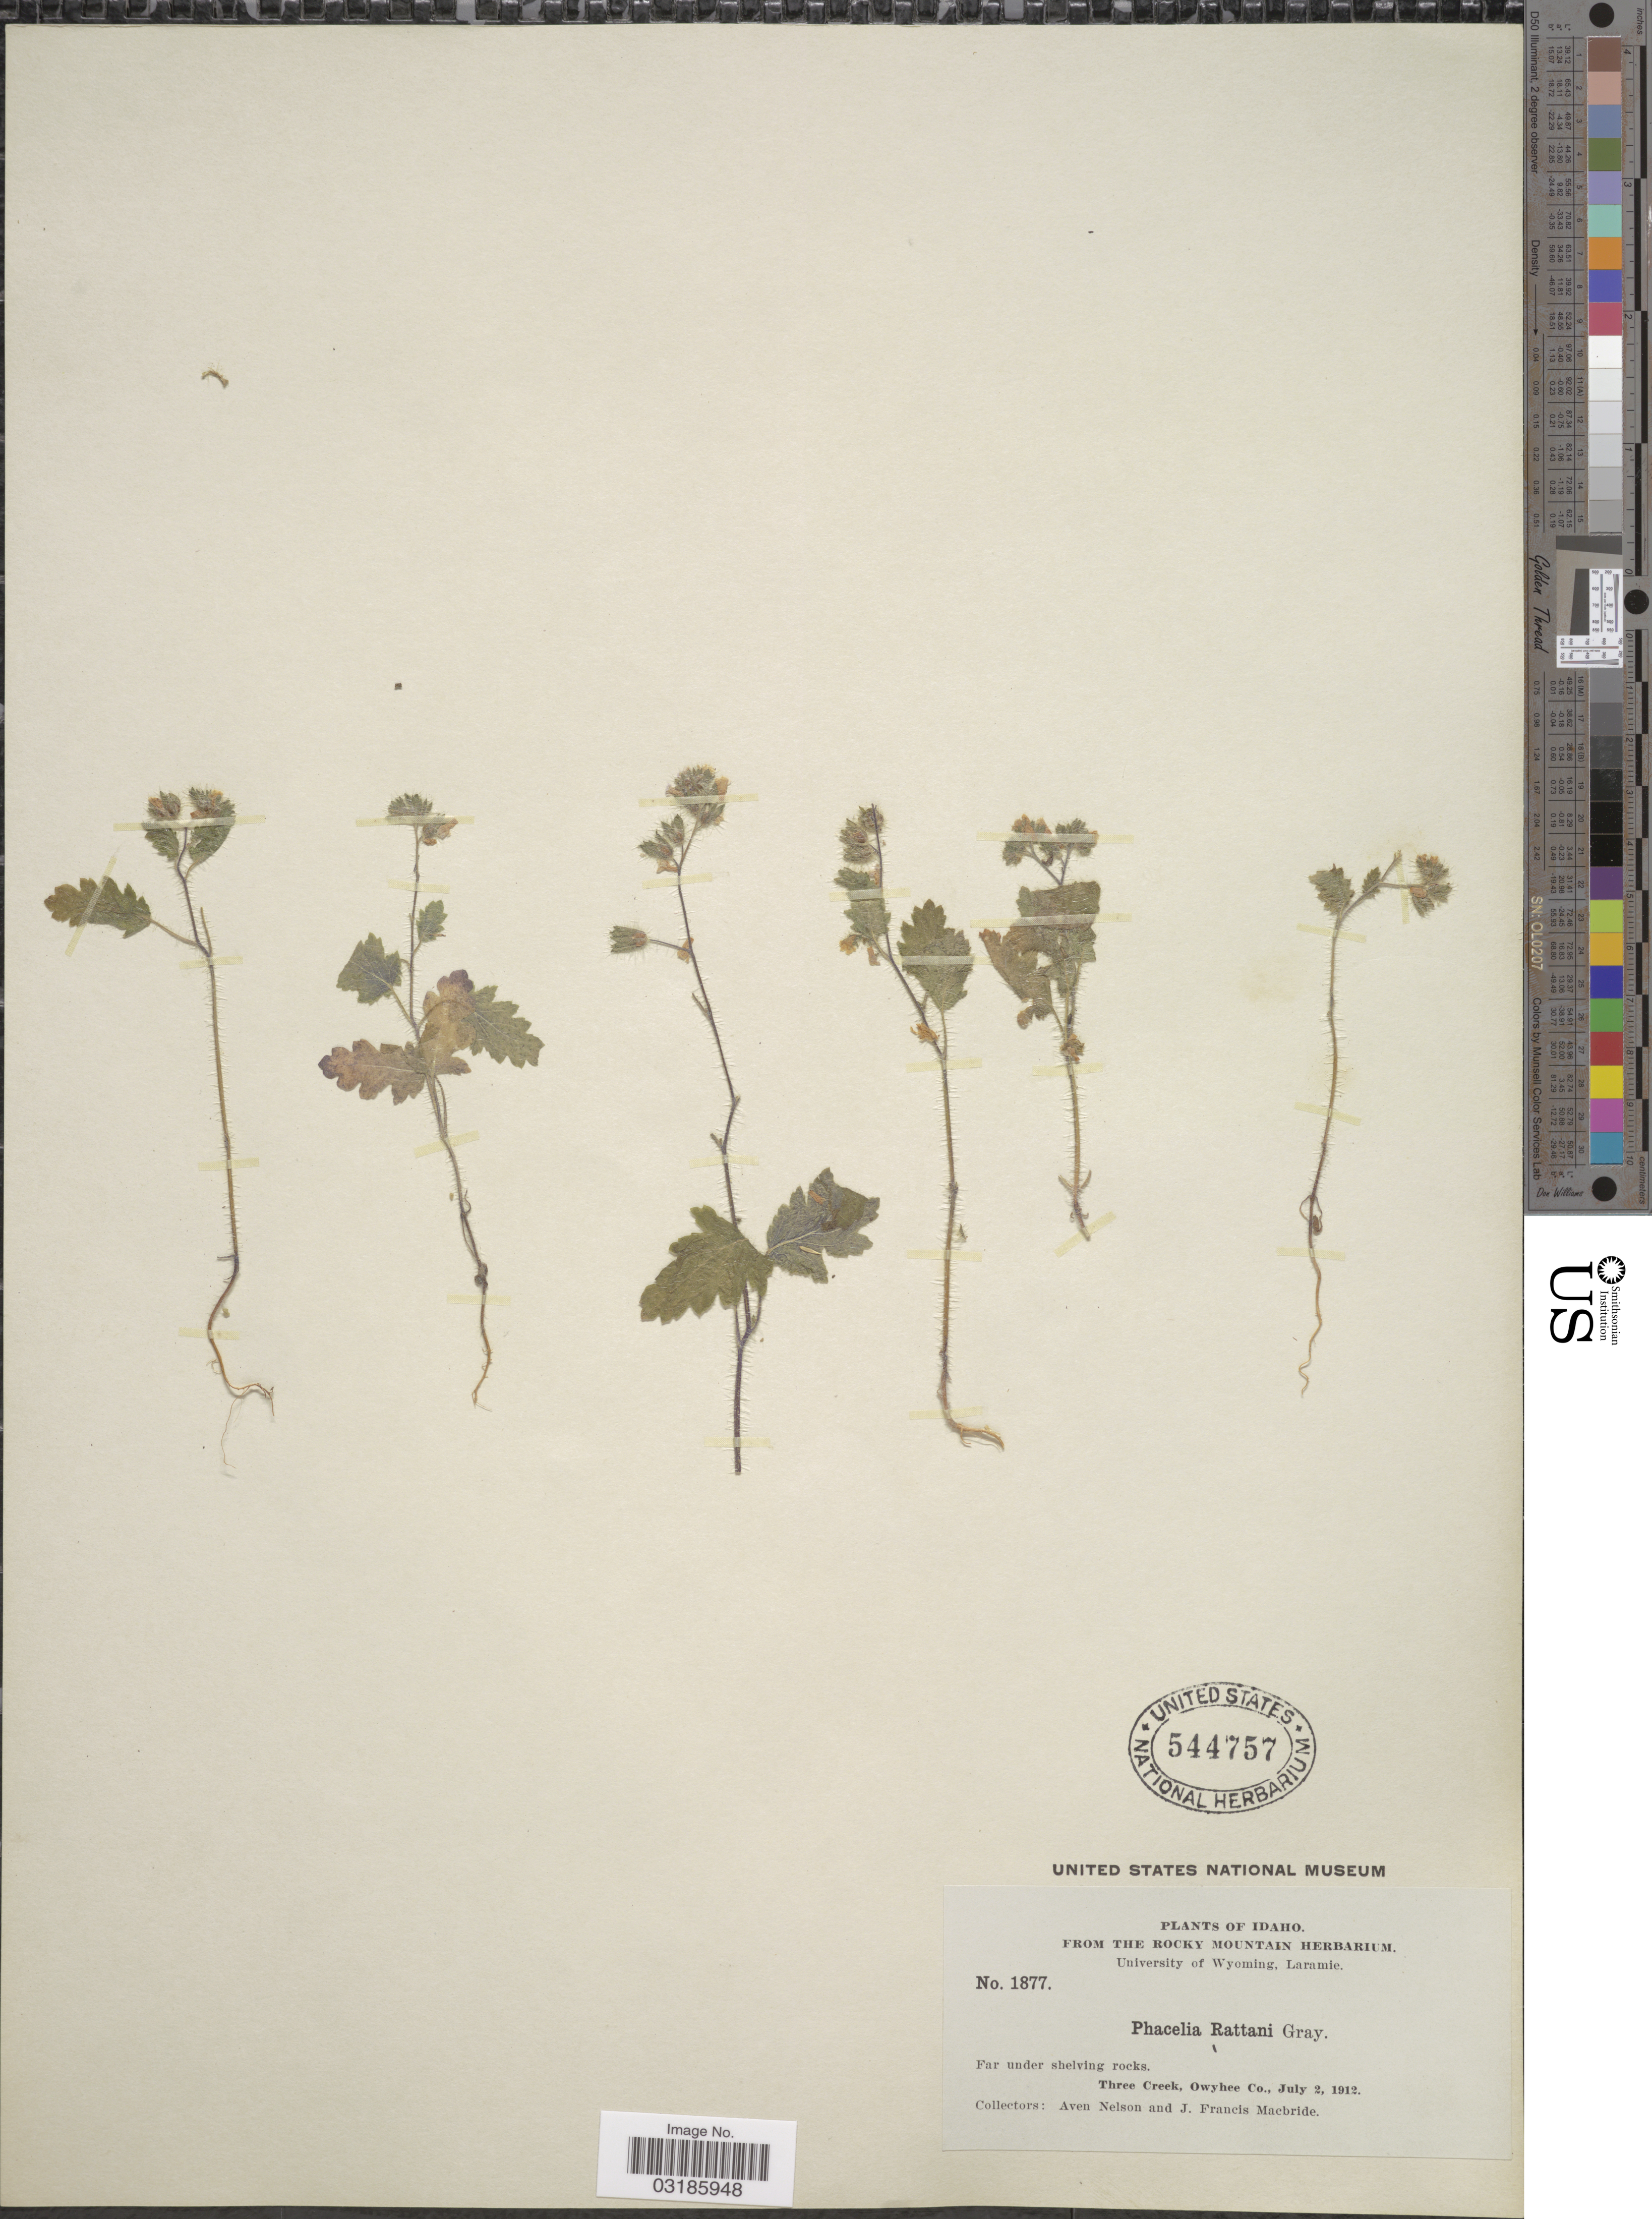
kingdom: Plantae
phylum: Tracheophyta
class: Magnoliopsida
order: Boraginales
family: Hydrophyllaceae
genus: Phacelia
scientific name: Phacelia rattanii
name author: A. Gray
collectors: A. Nelson & J. F. Macbride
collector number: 1877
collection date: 1912-07-02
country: United States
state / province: Idaho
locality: Far under shelving rocks. Three Creek, Owyhee Co.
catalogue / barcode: US 544757